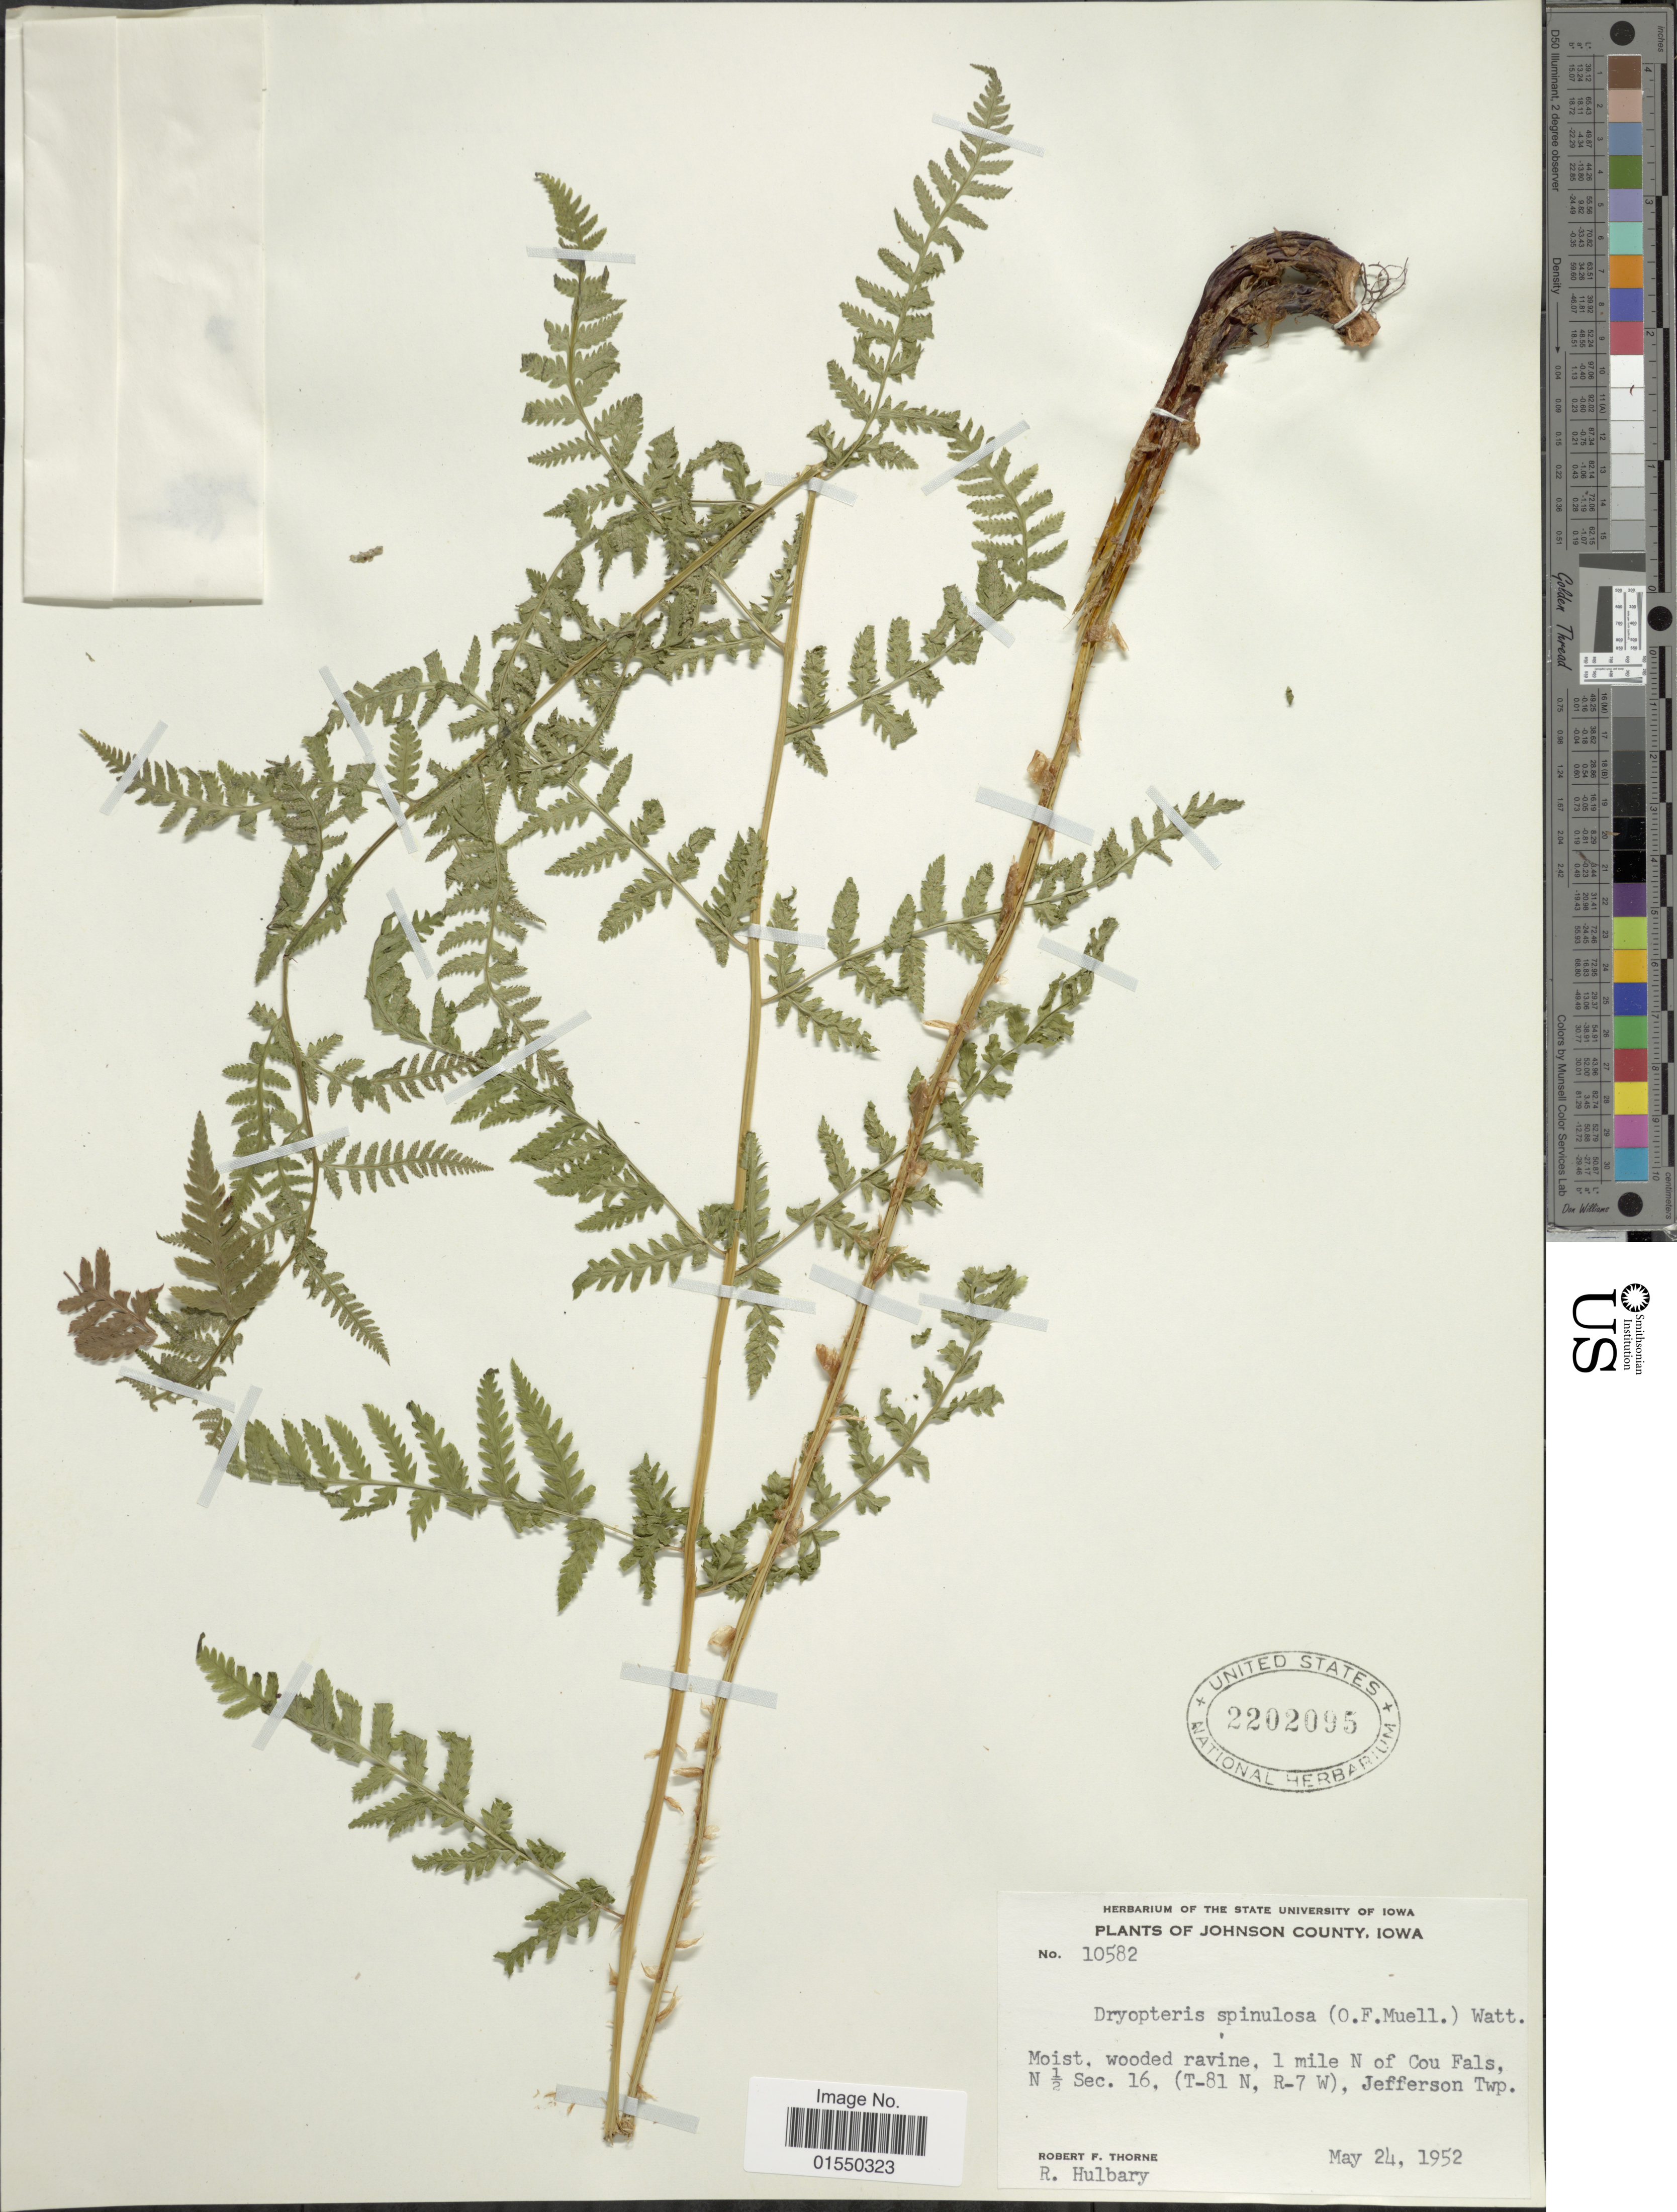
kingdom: Plantae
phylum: Tracheophyta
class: Polypodiopsida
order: Polypodiales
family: Dryopteridaceae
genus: Dryopteris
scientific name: Dryopteris carthusiana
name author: (Villars) H.P. Fuchs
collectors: R. F. Thorne & R. Hulbary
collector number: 10582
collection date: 1952-05-24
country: United States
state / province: Iowa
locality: Johnson County, 1 mile N of Cou Fals, N 1/2 Sec. 16, (T-81N, R-7W), Jefferson Twp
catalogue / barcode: US 2202095